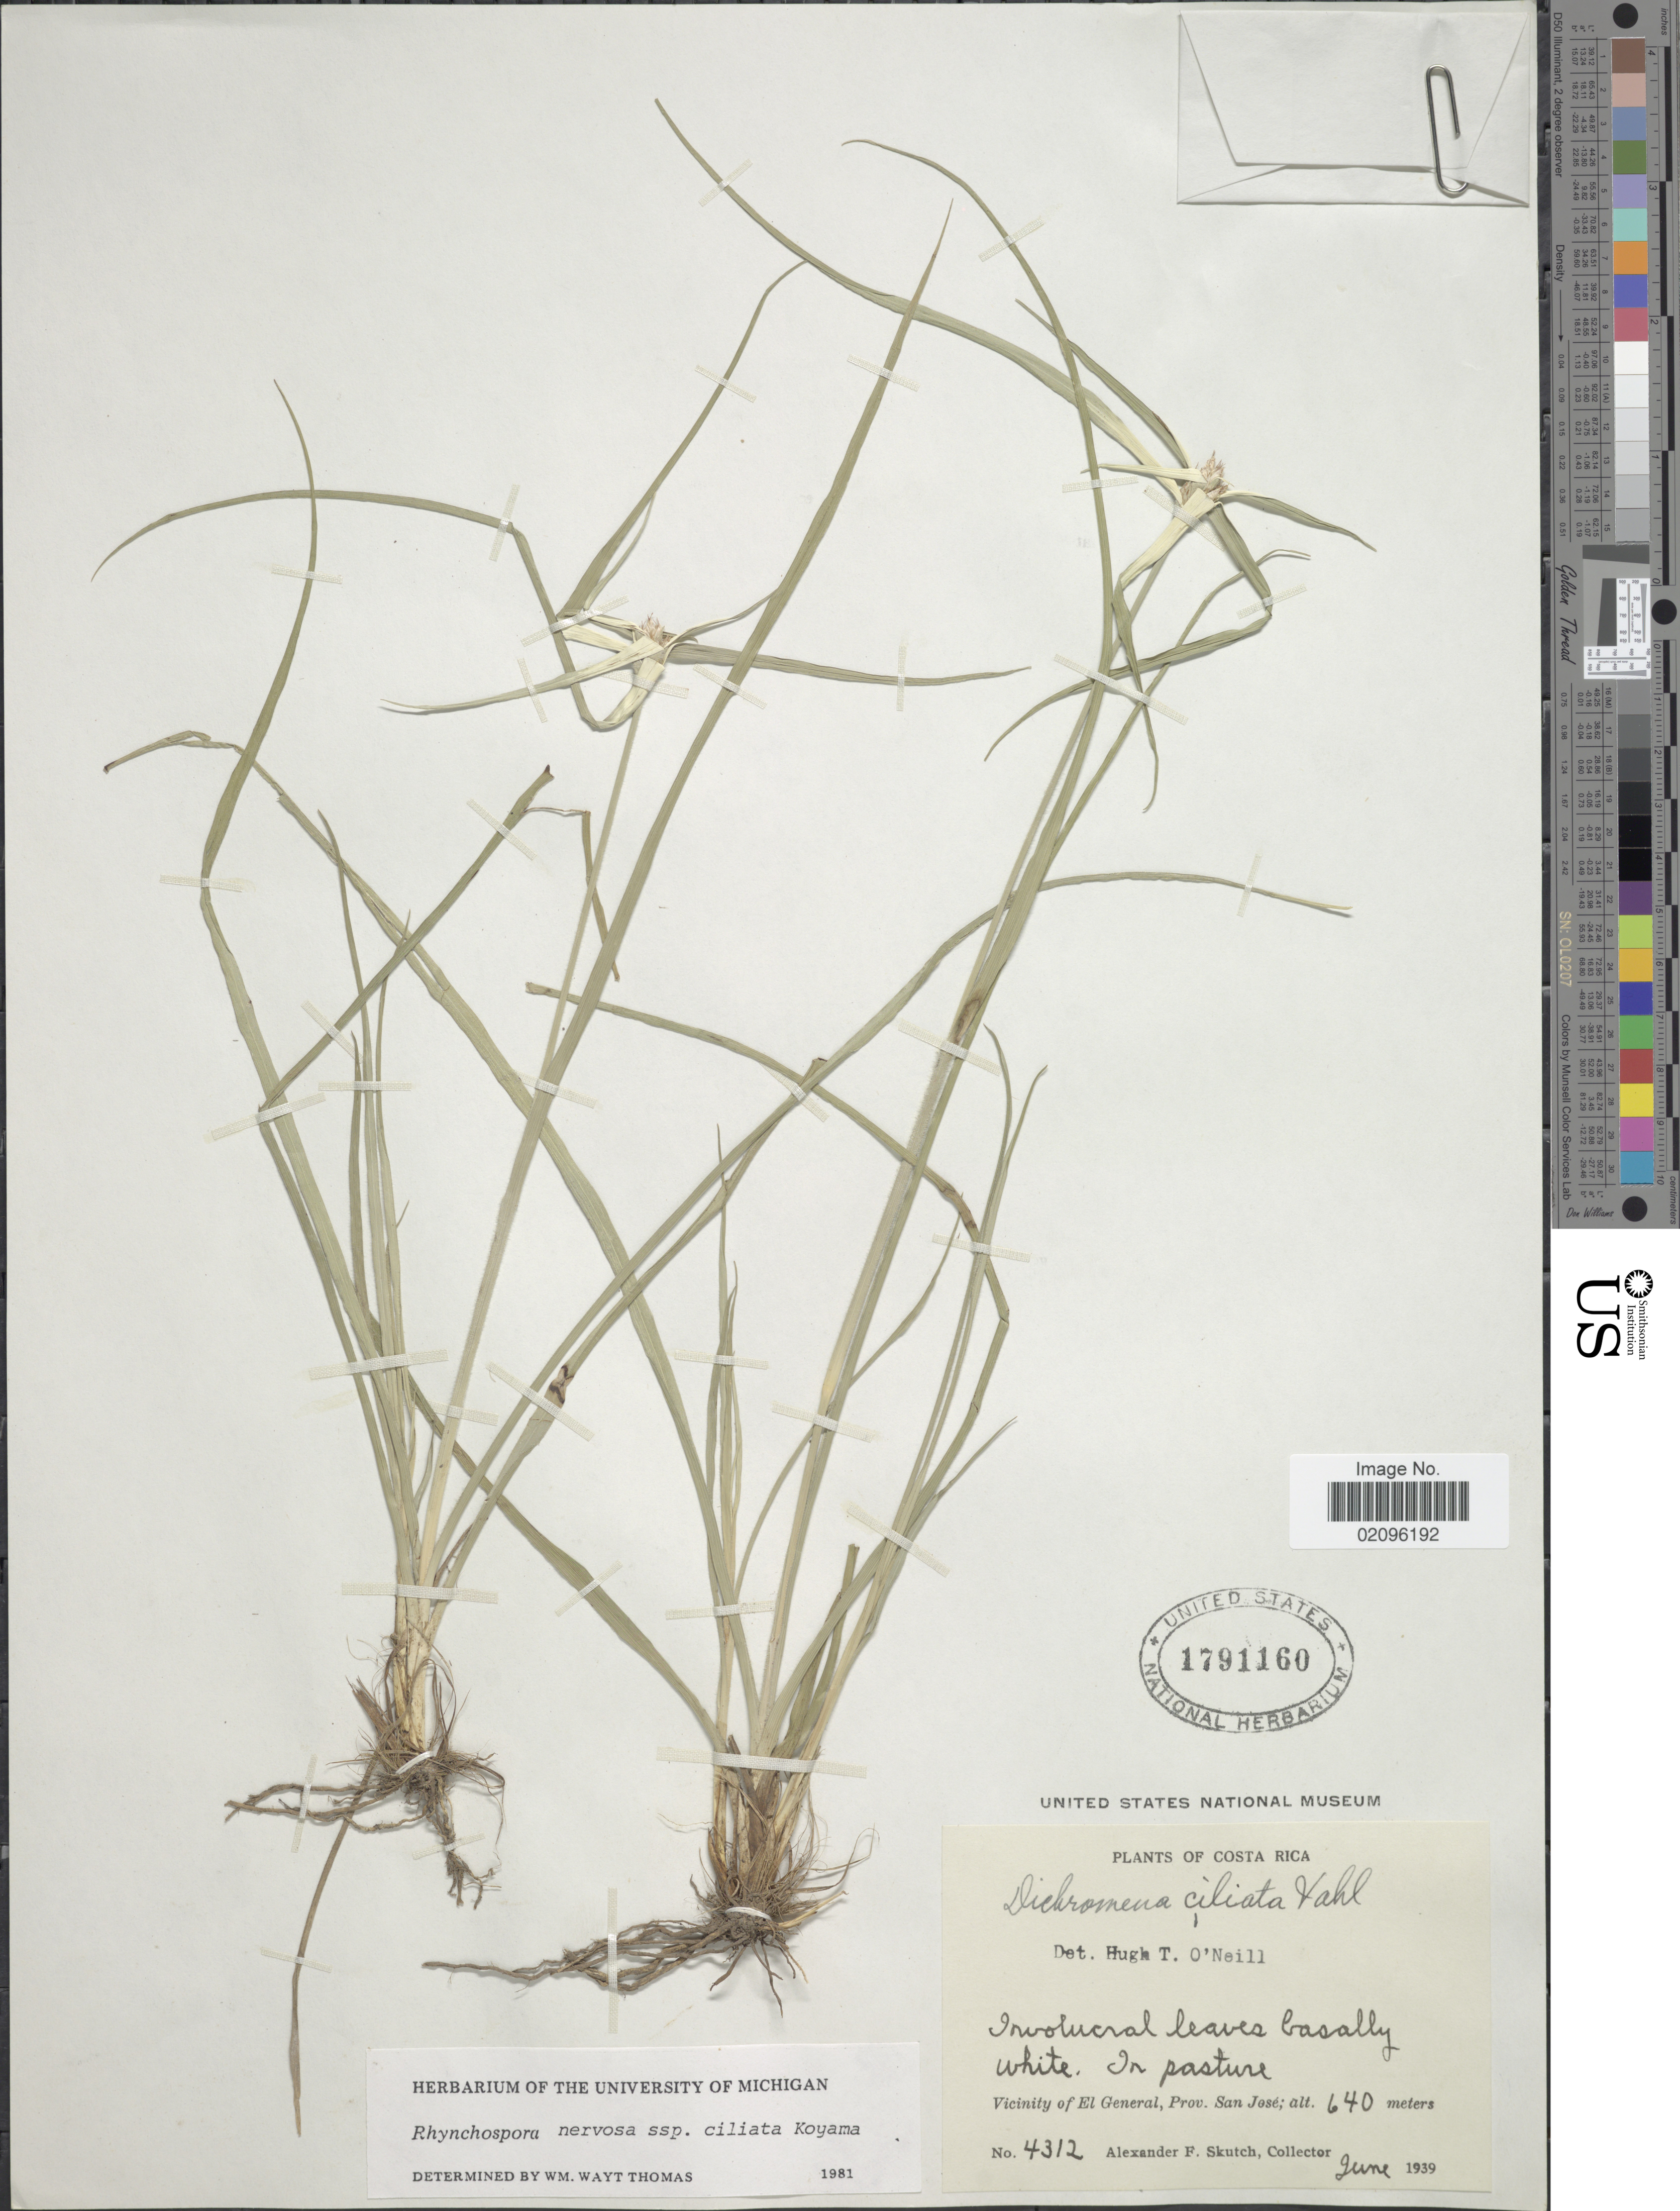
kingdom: Plantae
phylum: Tracheophyta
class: Liliopsida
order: Poales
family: Cyperaceae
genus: Rhynchospora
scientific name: Rhynchospora nervosa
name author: (Vahl) Boeckeler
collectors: A. F. Skutch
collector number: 4312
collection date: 1939-06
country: Costa Rica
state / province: San José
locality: Vicinity of El General, in pasture.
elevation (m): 640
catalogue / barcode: US 1791160